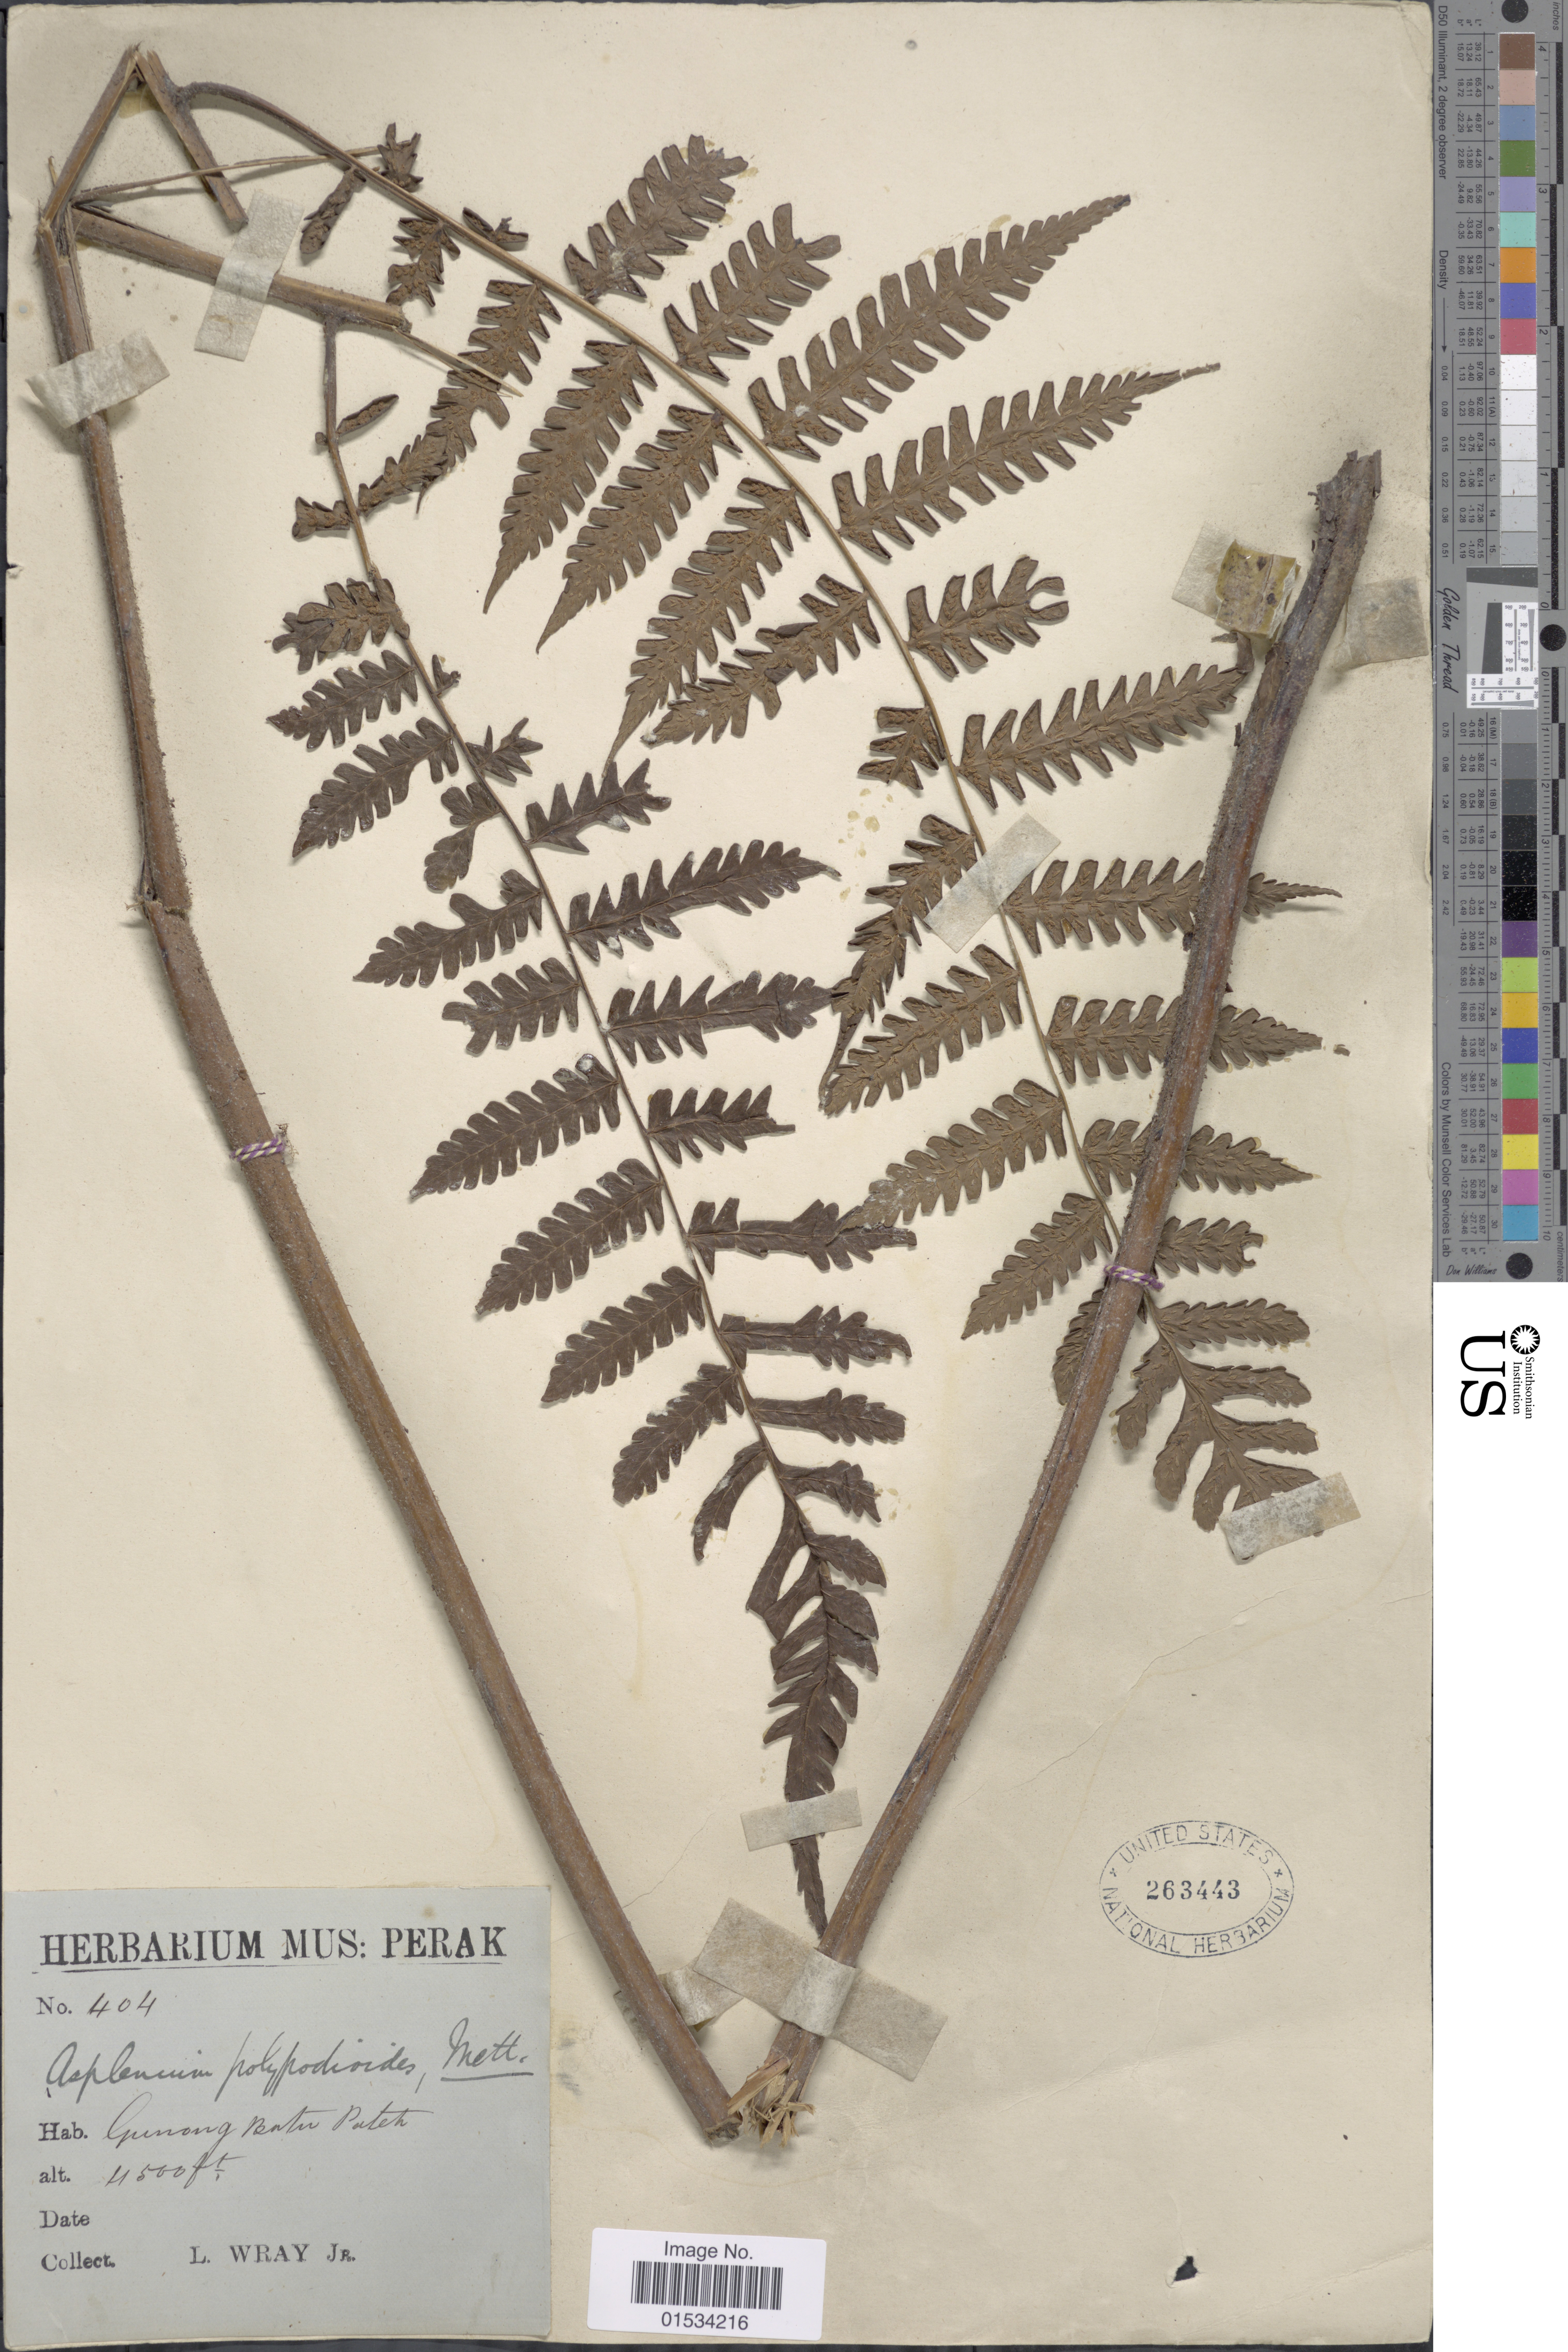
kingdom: Plantae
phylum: Tracheophyta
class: Polypodiopsida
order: Polypodiales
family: Athyriaceae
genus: Diplazium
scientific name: Diplazium polypodioides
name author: Blume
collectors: L. Wray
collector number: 404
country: Malaysia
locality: Gunong Batu Pateh [interpreted]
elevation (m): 1372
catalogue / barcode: US 263443